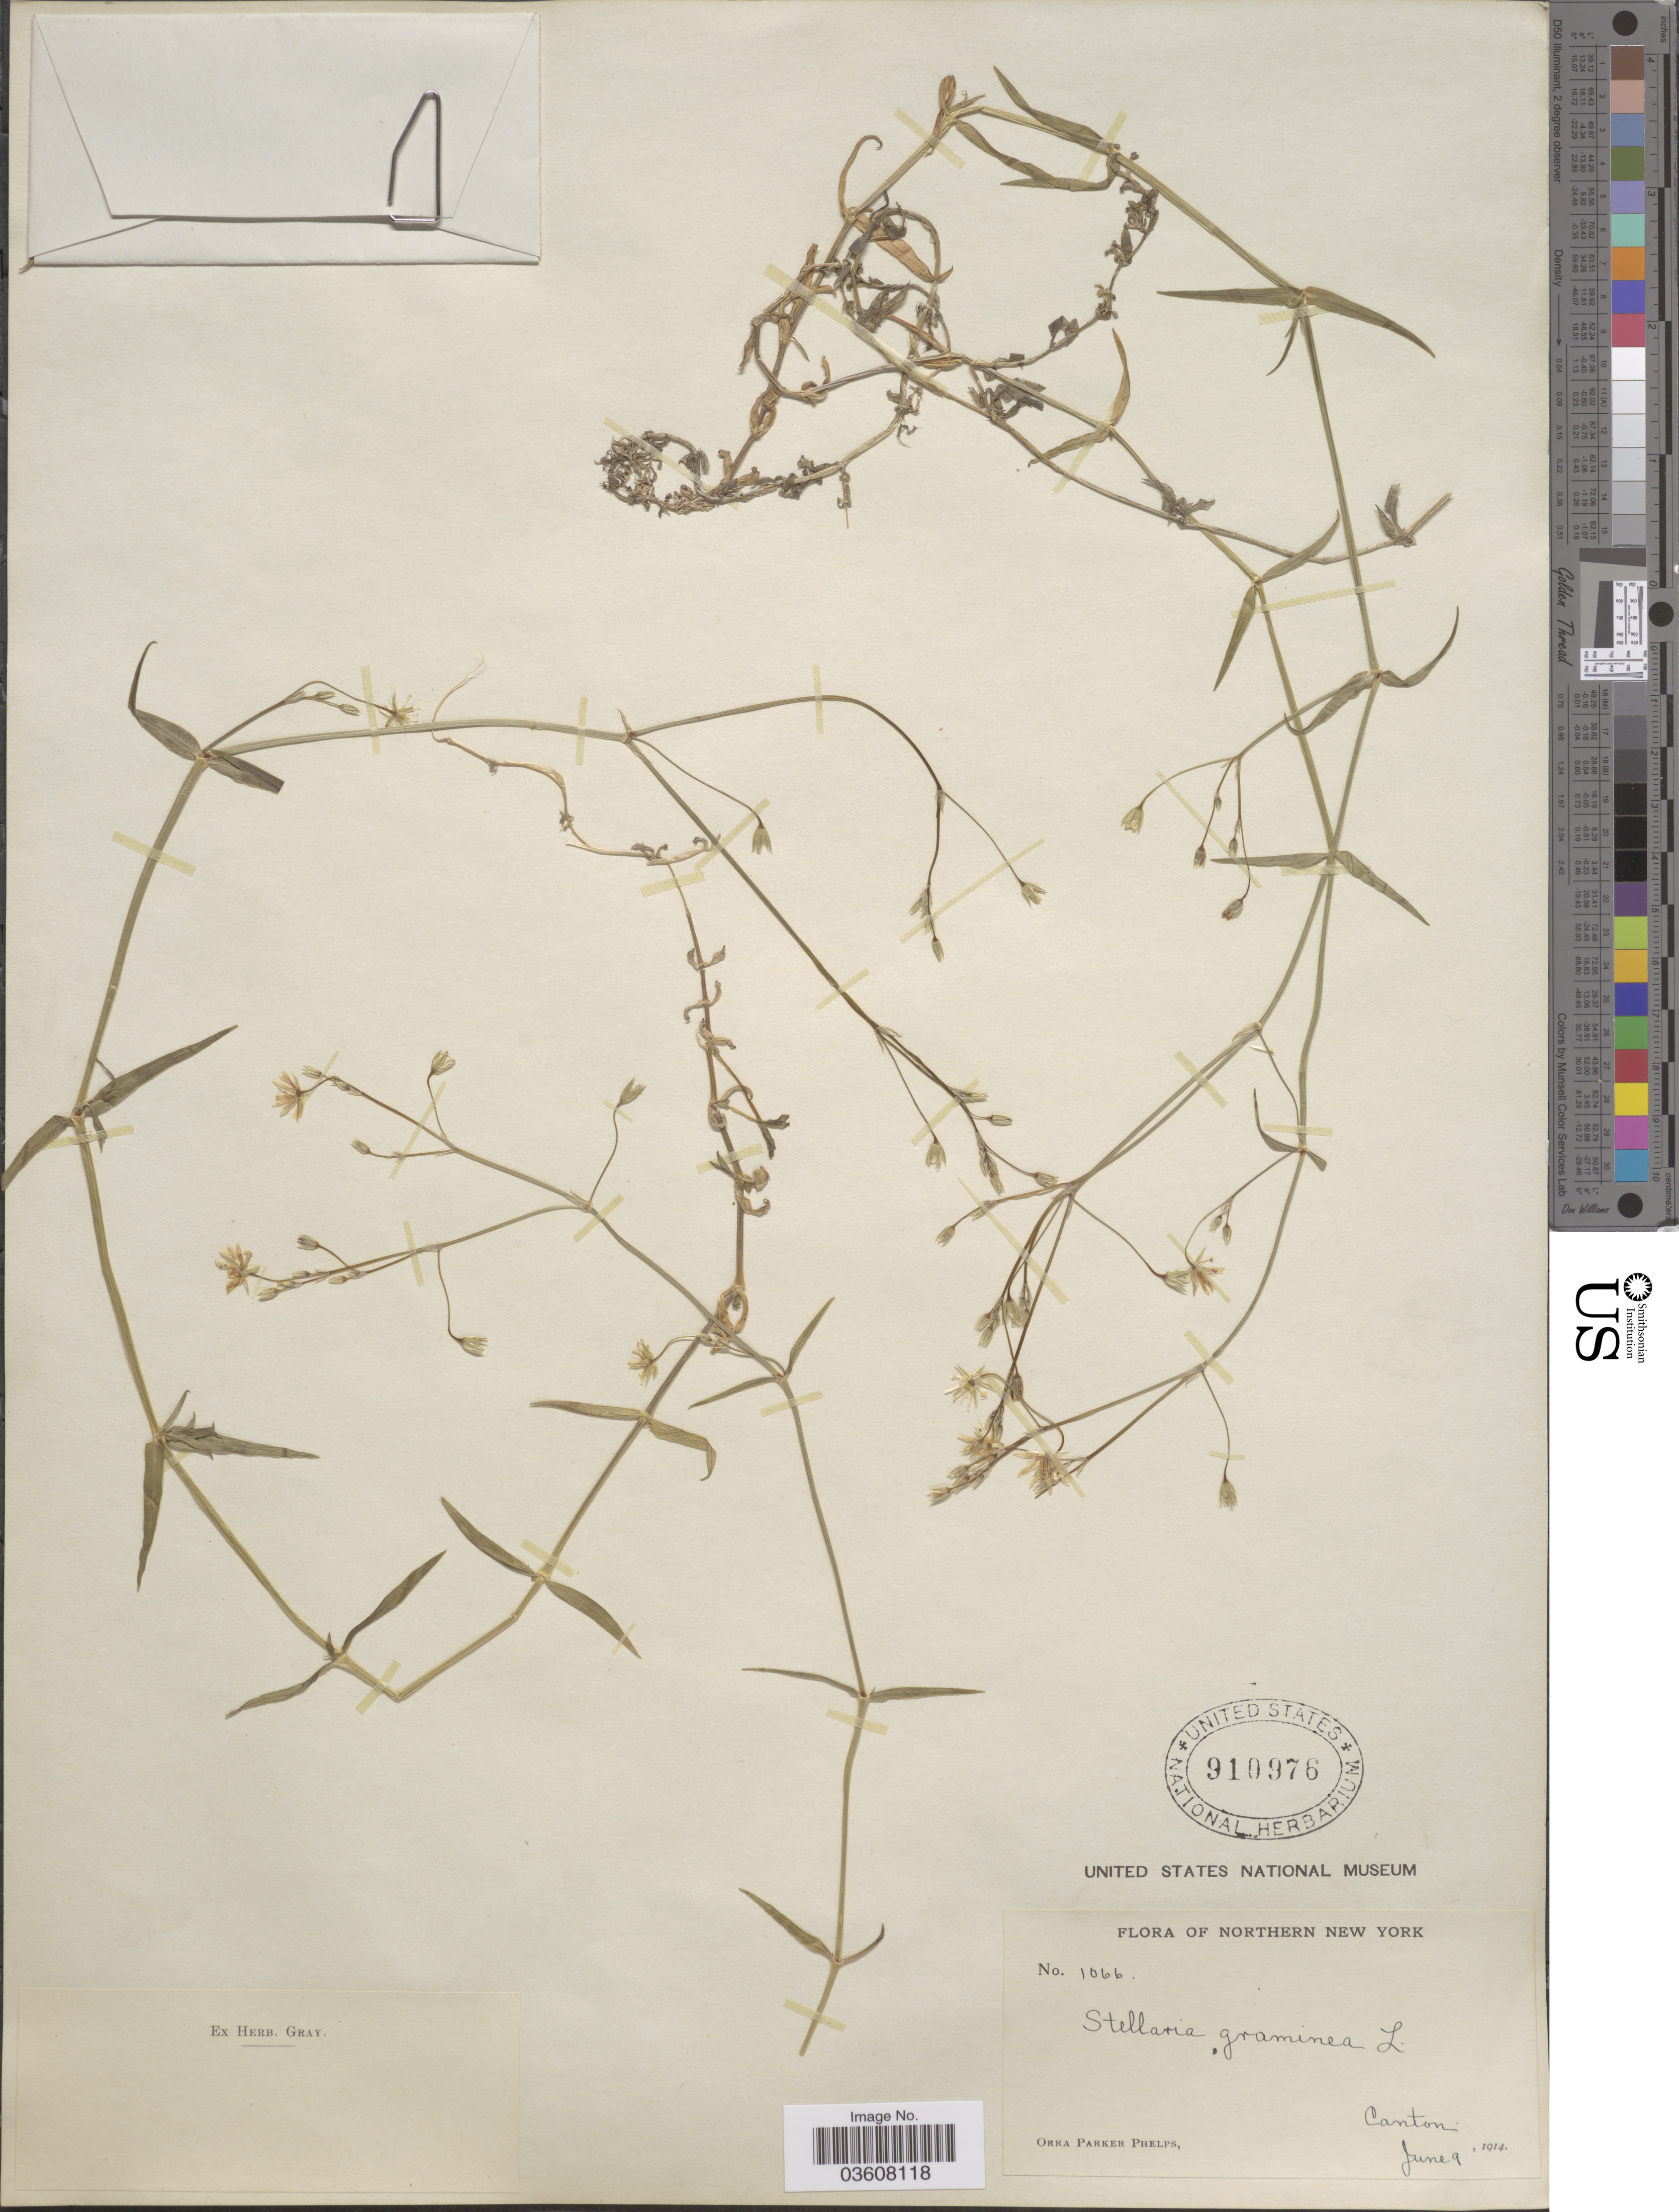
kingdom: Plantae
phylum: Tracheophyta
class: Magnoliopsida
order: Caryophyllales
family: Caryophyllaceae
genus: Stellaria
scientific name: Stellaria graminea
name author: L.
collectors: O. P. Phelps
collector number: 1066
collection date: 1914-06-09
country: United States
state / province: New York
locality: Northern New York. Canton.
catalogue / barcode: US 910976